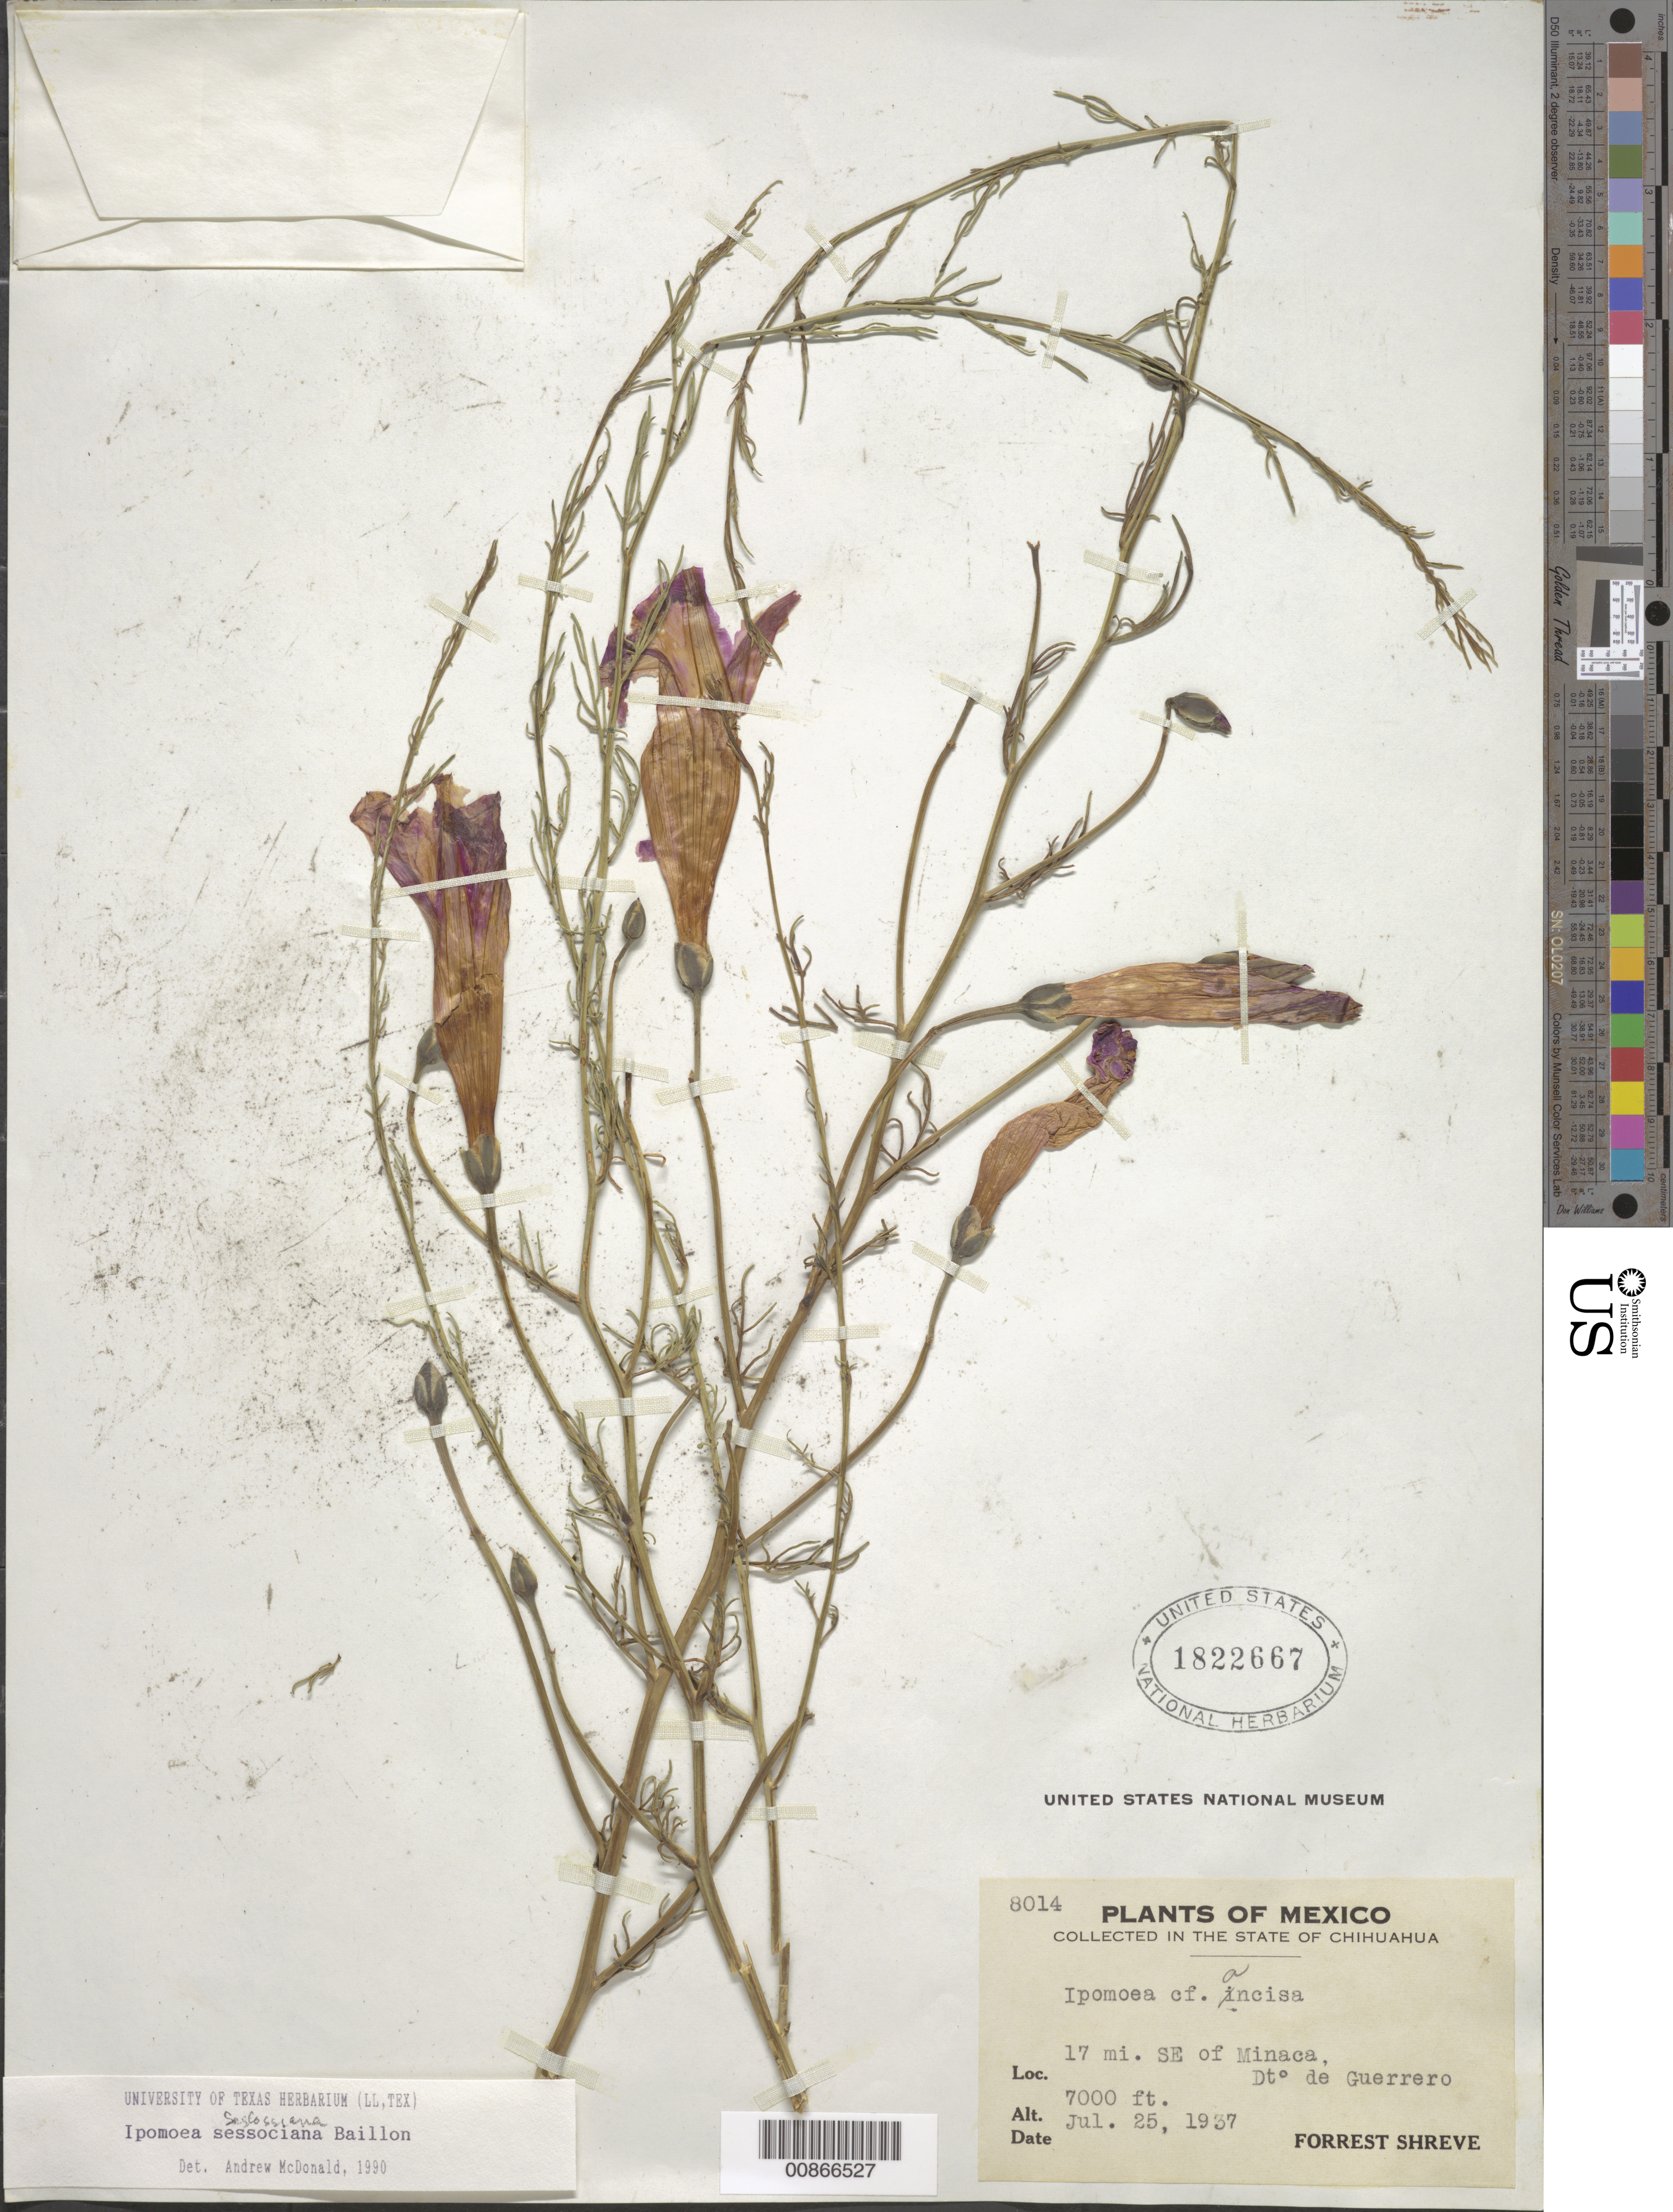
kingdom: Plantae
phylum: Tracheophyta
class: Magnoliopsida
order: Solanales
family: Convolvulaceae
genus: Ipomoea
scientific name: Ipomoea sescossiana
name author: Baill.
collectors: F. Shreve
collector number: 8014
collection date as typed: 25 Jul 1937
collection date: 1937-07-25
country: Mexico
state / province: Chihuahua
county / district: Guerrero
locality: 17 mi. SE of Miñaca, Chihuahua.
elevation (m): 2134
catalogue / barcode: US 1822667